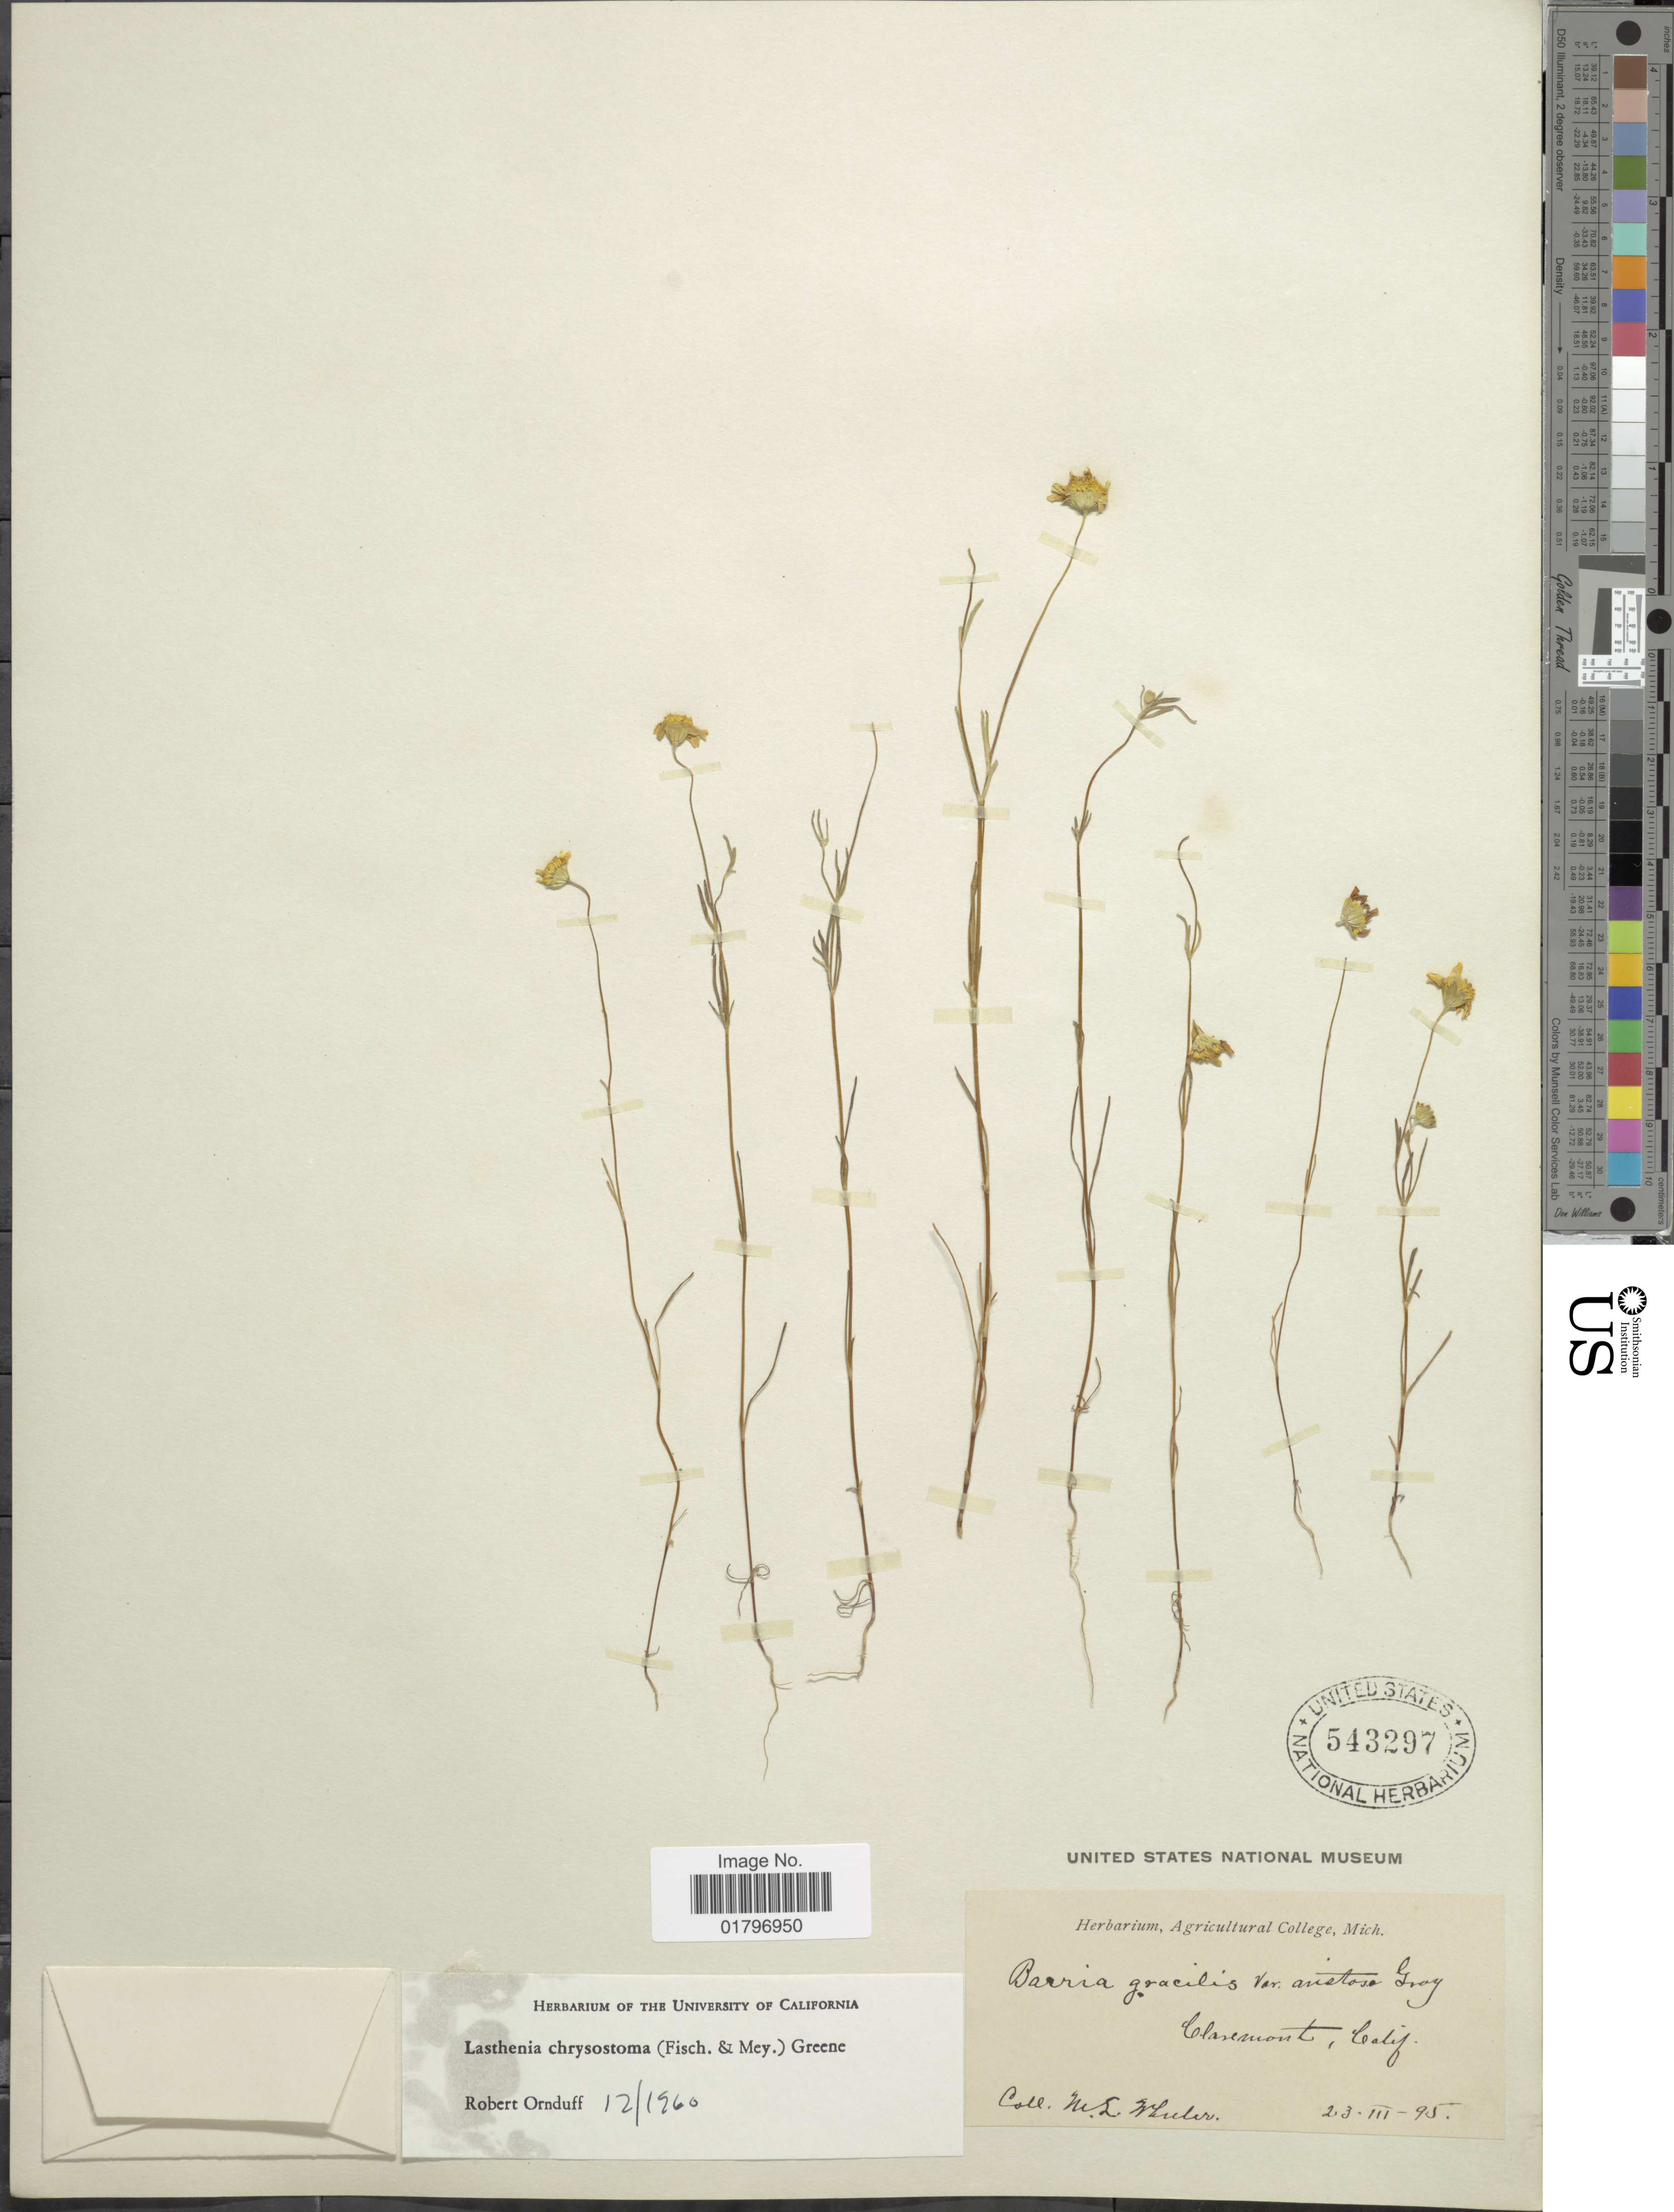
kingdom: Plantae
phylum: Tracheophyta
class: Magnoliopsida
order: Asterales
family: Asteraceae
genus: Lasthenia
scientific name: Lasthenia chrysostoma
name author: (Fisch. & C.A. Mey.) Greene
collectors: M. Wheeler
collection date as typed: Transcribed d/m/y: 23/3/95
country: United States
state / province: California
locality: Claremont, Calif.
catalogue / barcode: US 543297